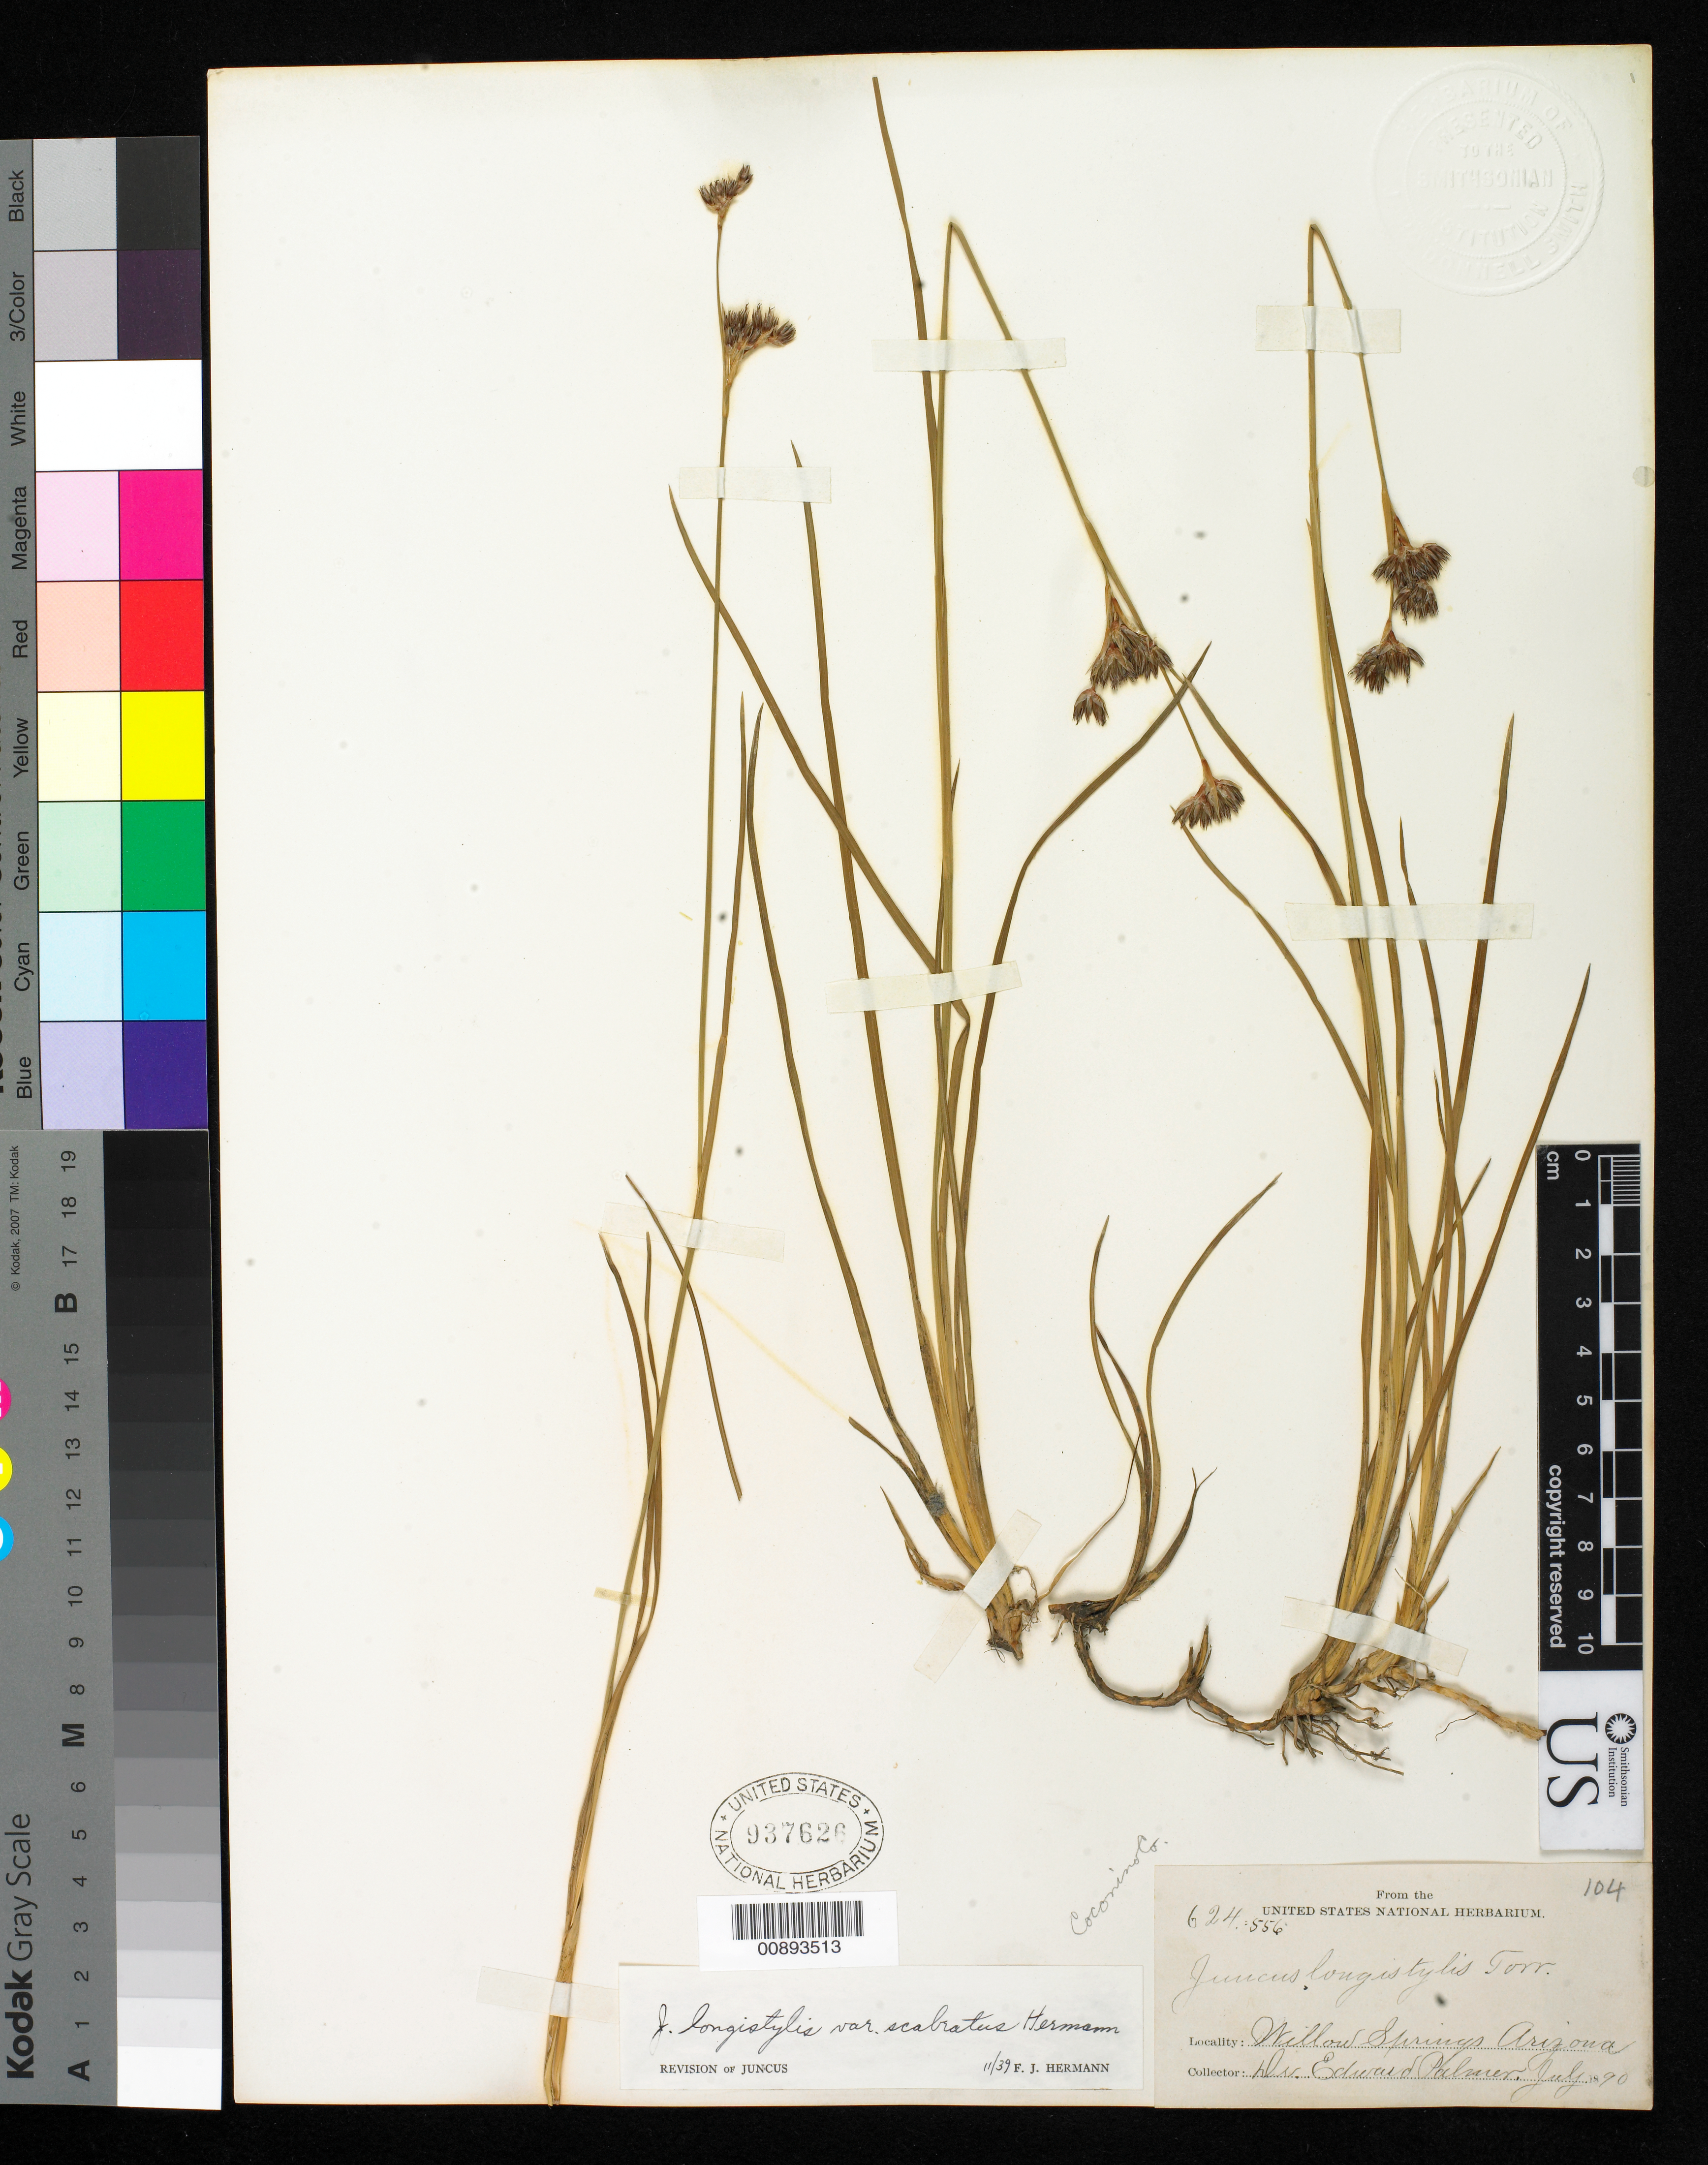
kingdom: Plantae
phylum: Tracheophyta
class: Liliopsida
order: Poales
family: Juncaceae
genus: Juncus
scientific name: Juncus longistylis var. scabratus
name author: F.J. Herm.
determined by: Hermann, F. J.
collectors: E. Palmer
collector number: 624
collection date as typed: Jul 1890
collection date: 1890-07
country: United States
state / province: Arizona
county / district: Coconino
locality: Willow Spring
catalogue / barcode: US 937626